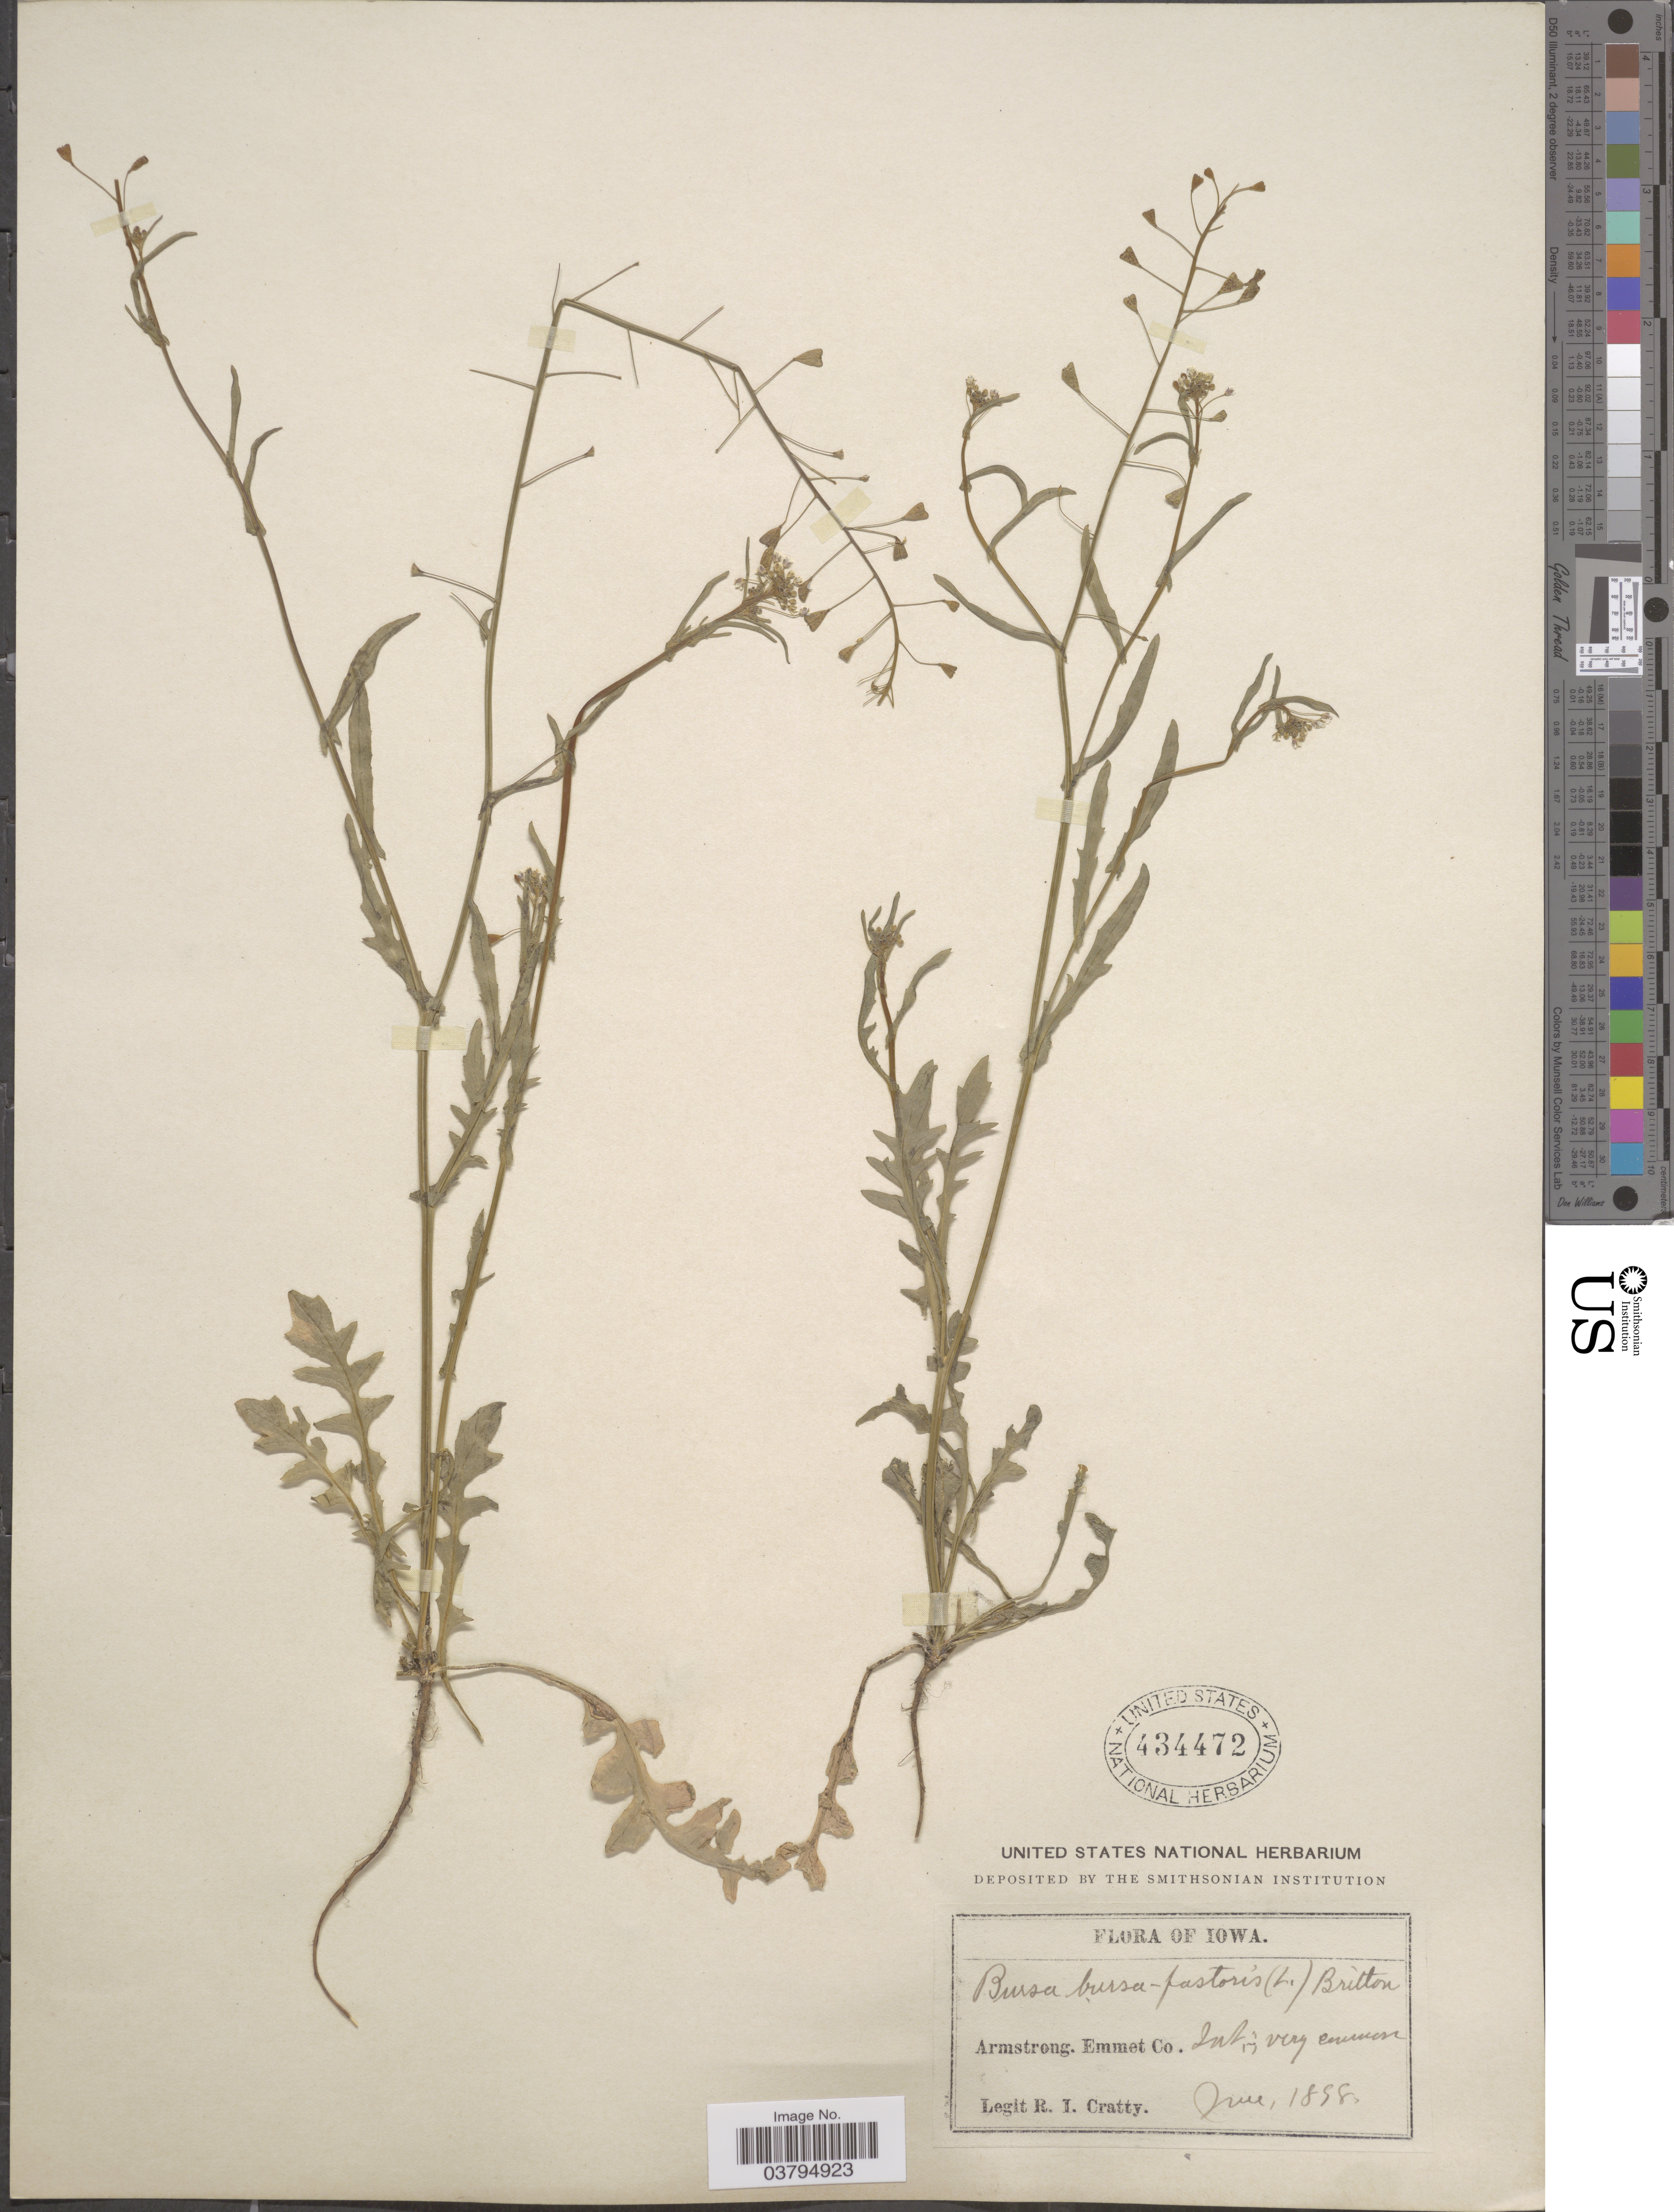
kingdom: Plantae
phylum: Tracheophyta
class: Magnoliopsida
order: Brassicales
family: Brassicaceae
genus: Capsella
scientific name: Capsella bursa-pastoris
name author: (L.) Medik.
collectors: R. Cratty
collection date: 1898-06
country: United States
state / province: Iowa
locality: Armstrong. Emmet Co.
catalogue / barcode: US 434472